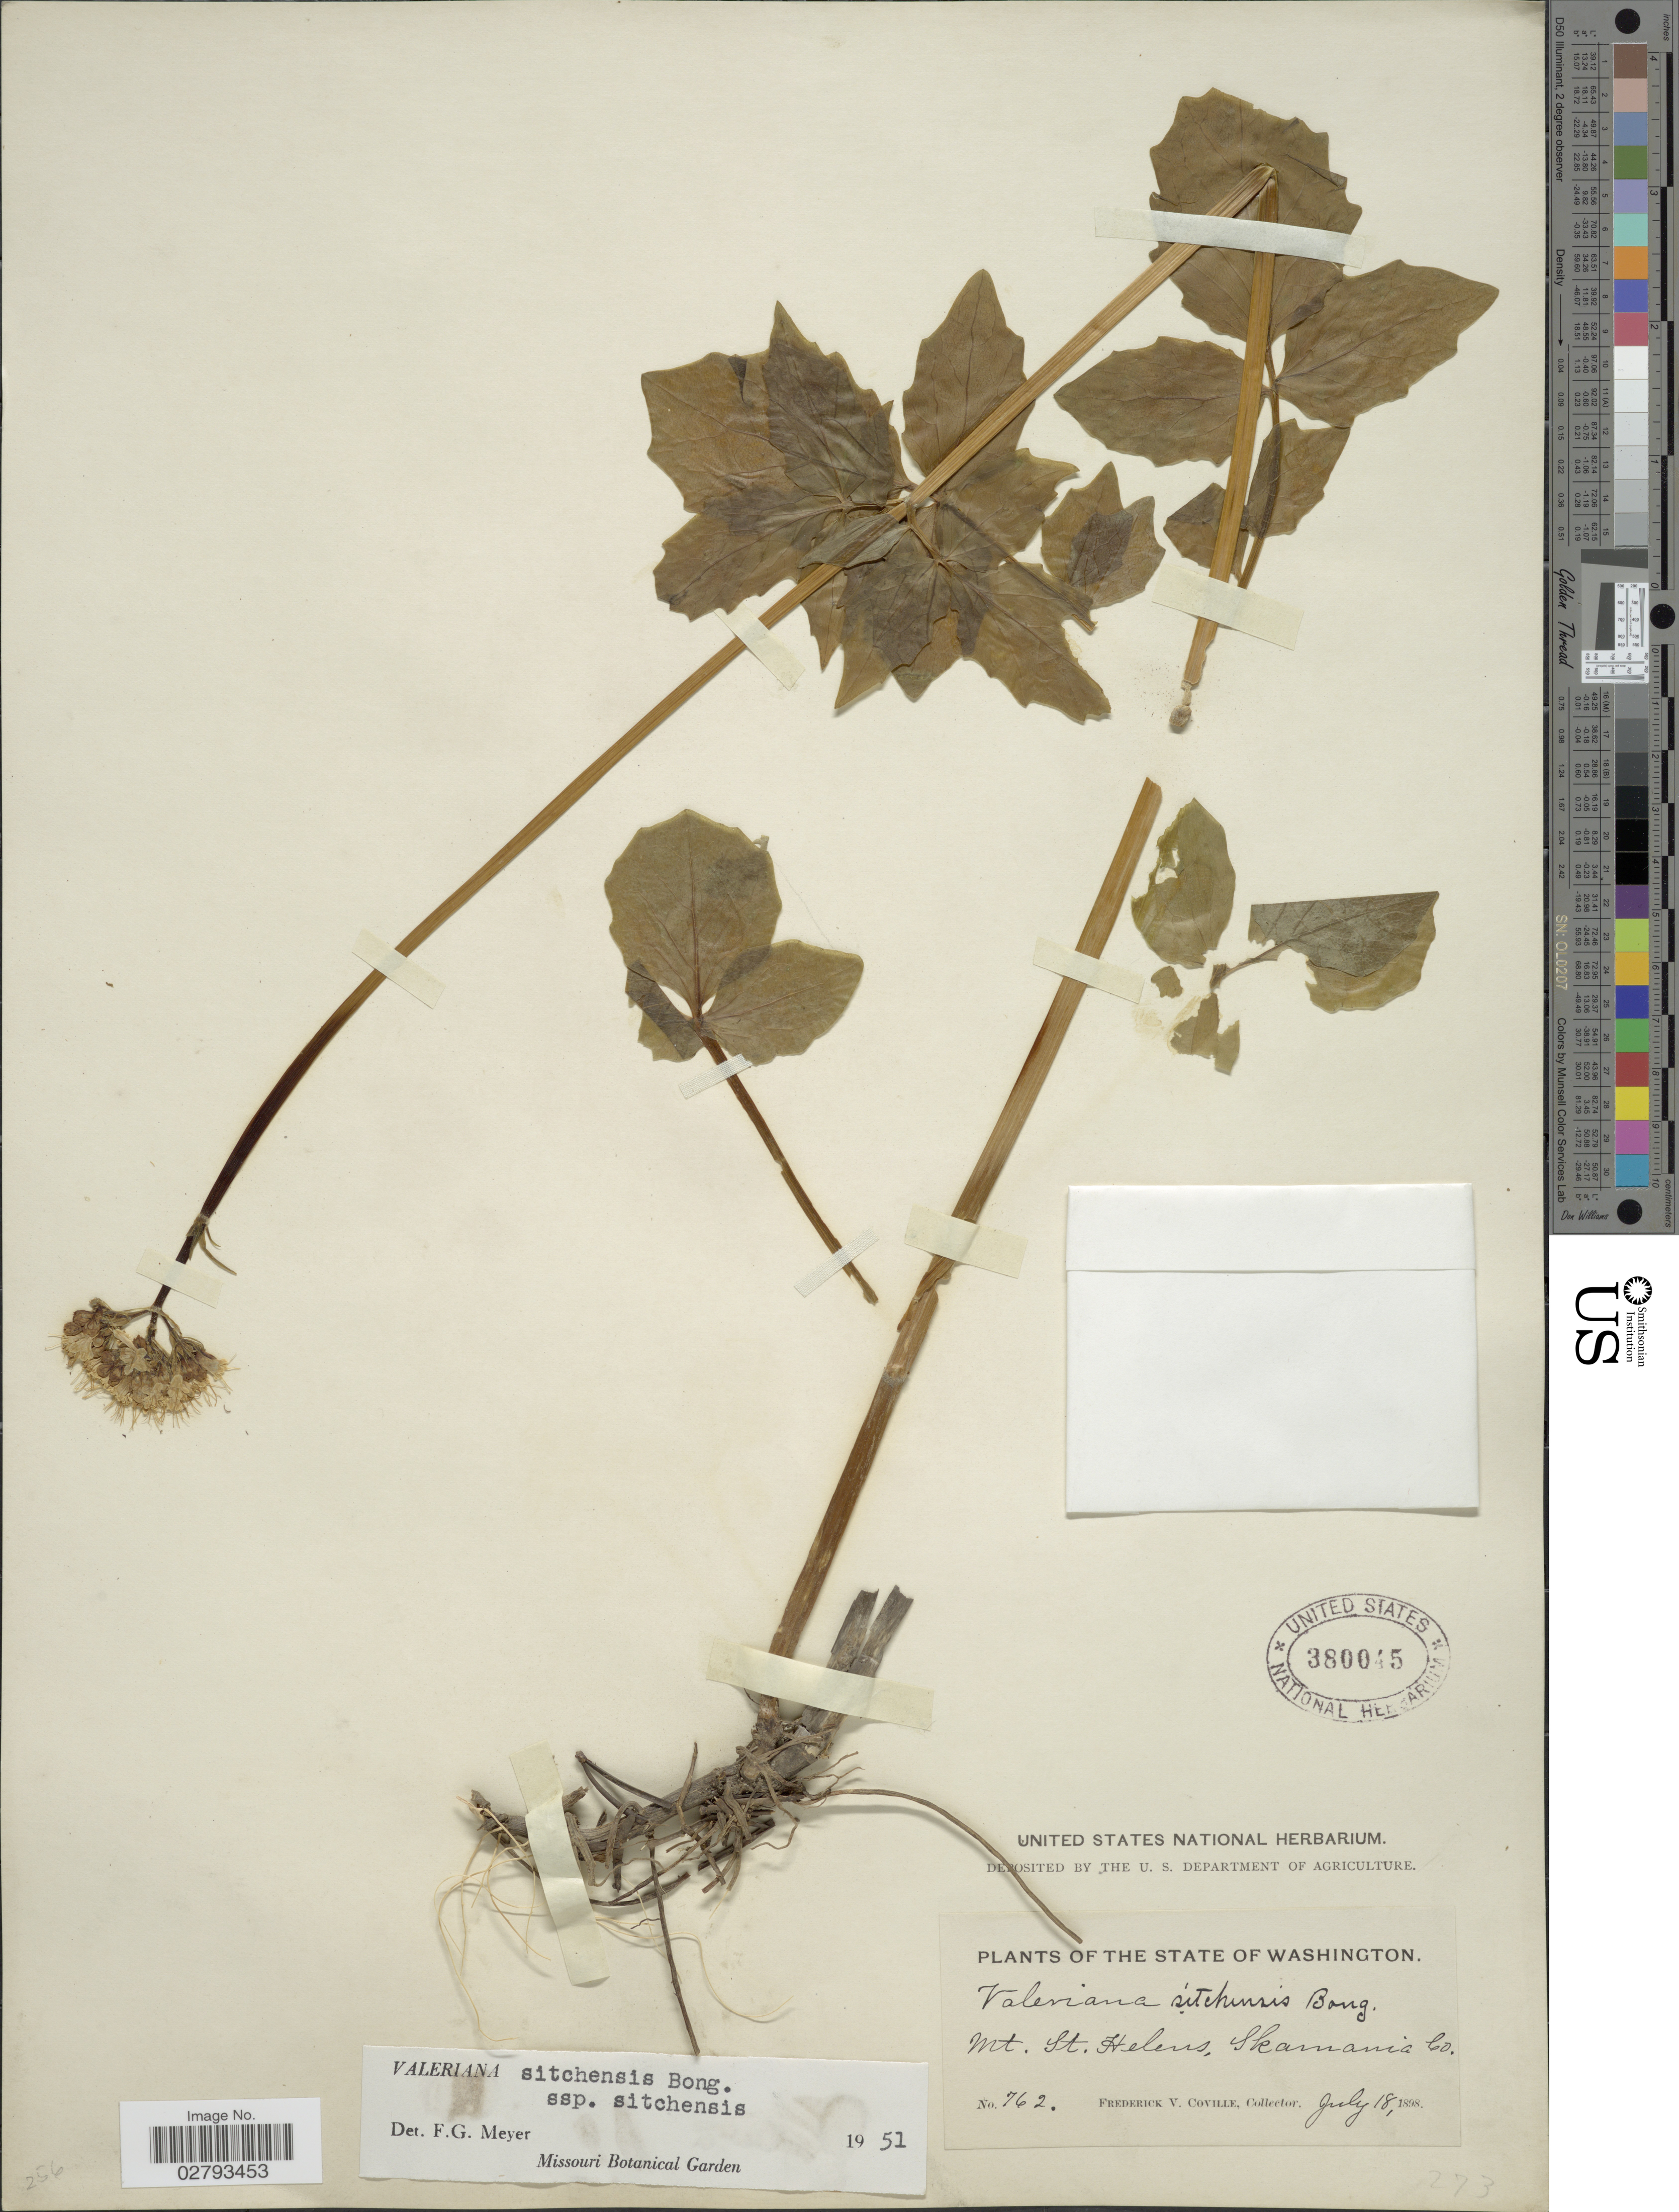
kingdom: Plantae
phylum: Tracheophyta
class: Magnoliopsida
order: Dipsacales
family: Caprifoliaceae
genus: Valeriana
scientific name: Valeriana sitchensis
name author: Bong.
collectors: F. V. Coville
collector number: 762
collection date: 1898-07-18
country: United States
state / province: Washington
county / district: Skamania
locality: Mt. St. Helens, Skamania Co.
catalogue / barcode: US 380045